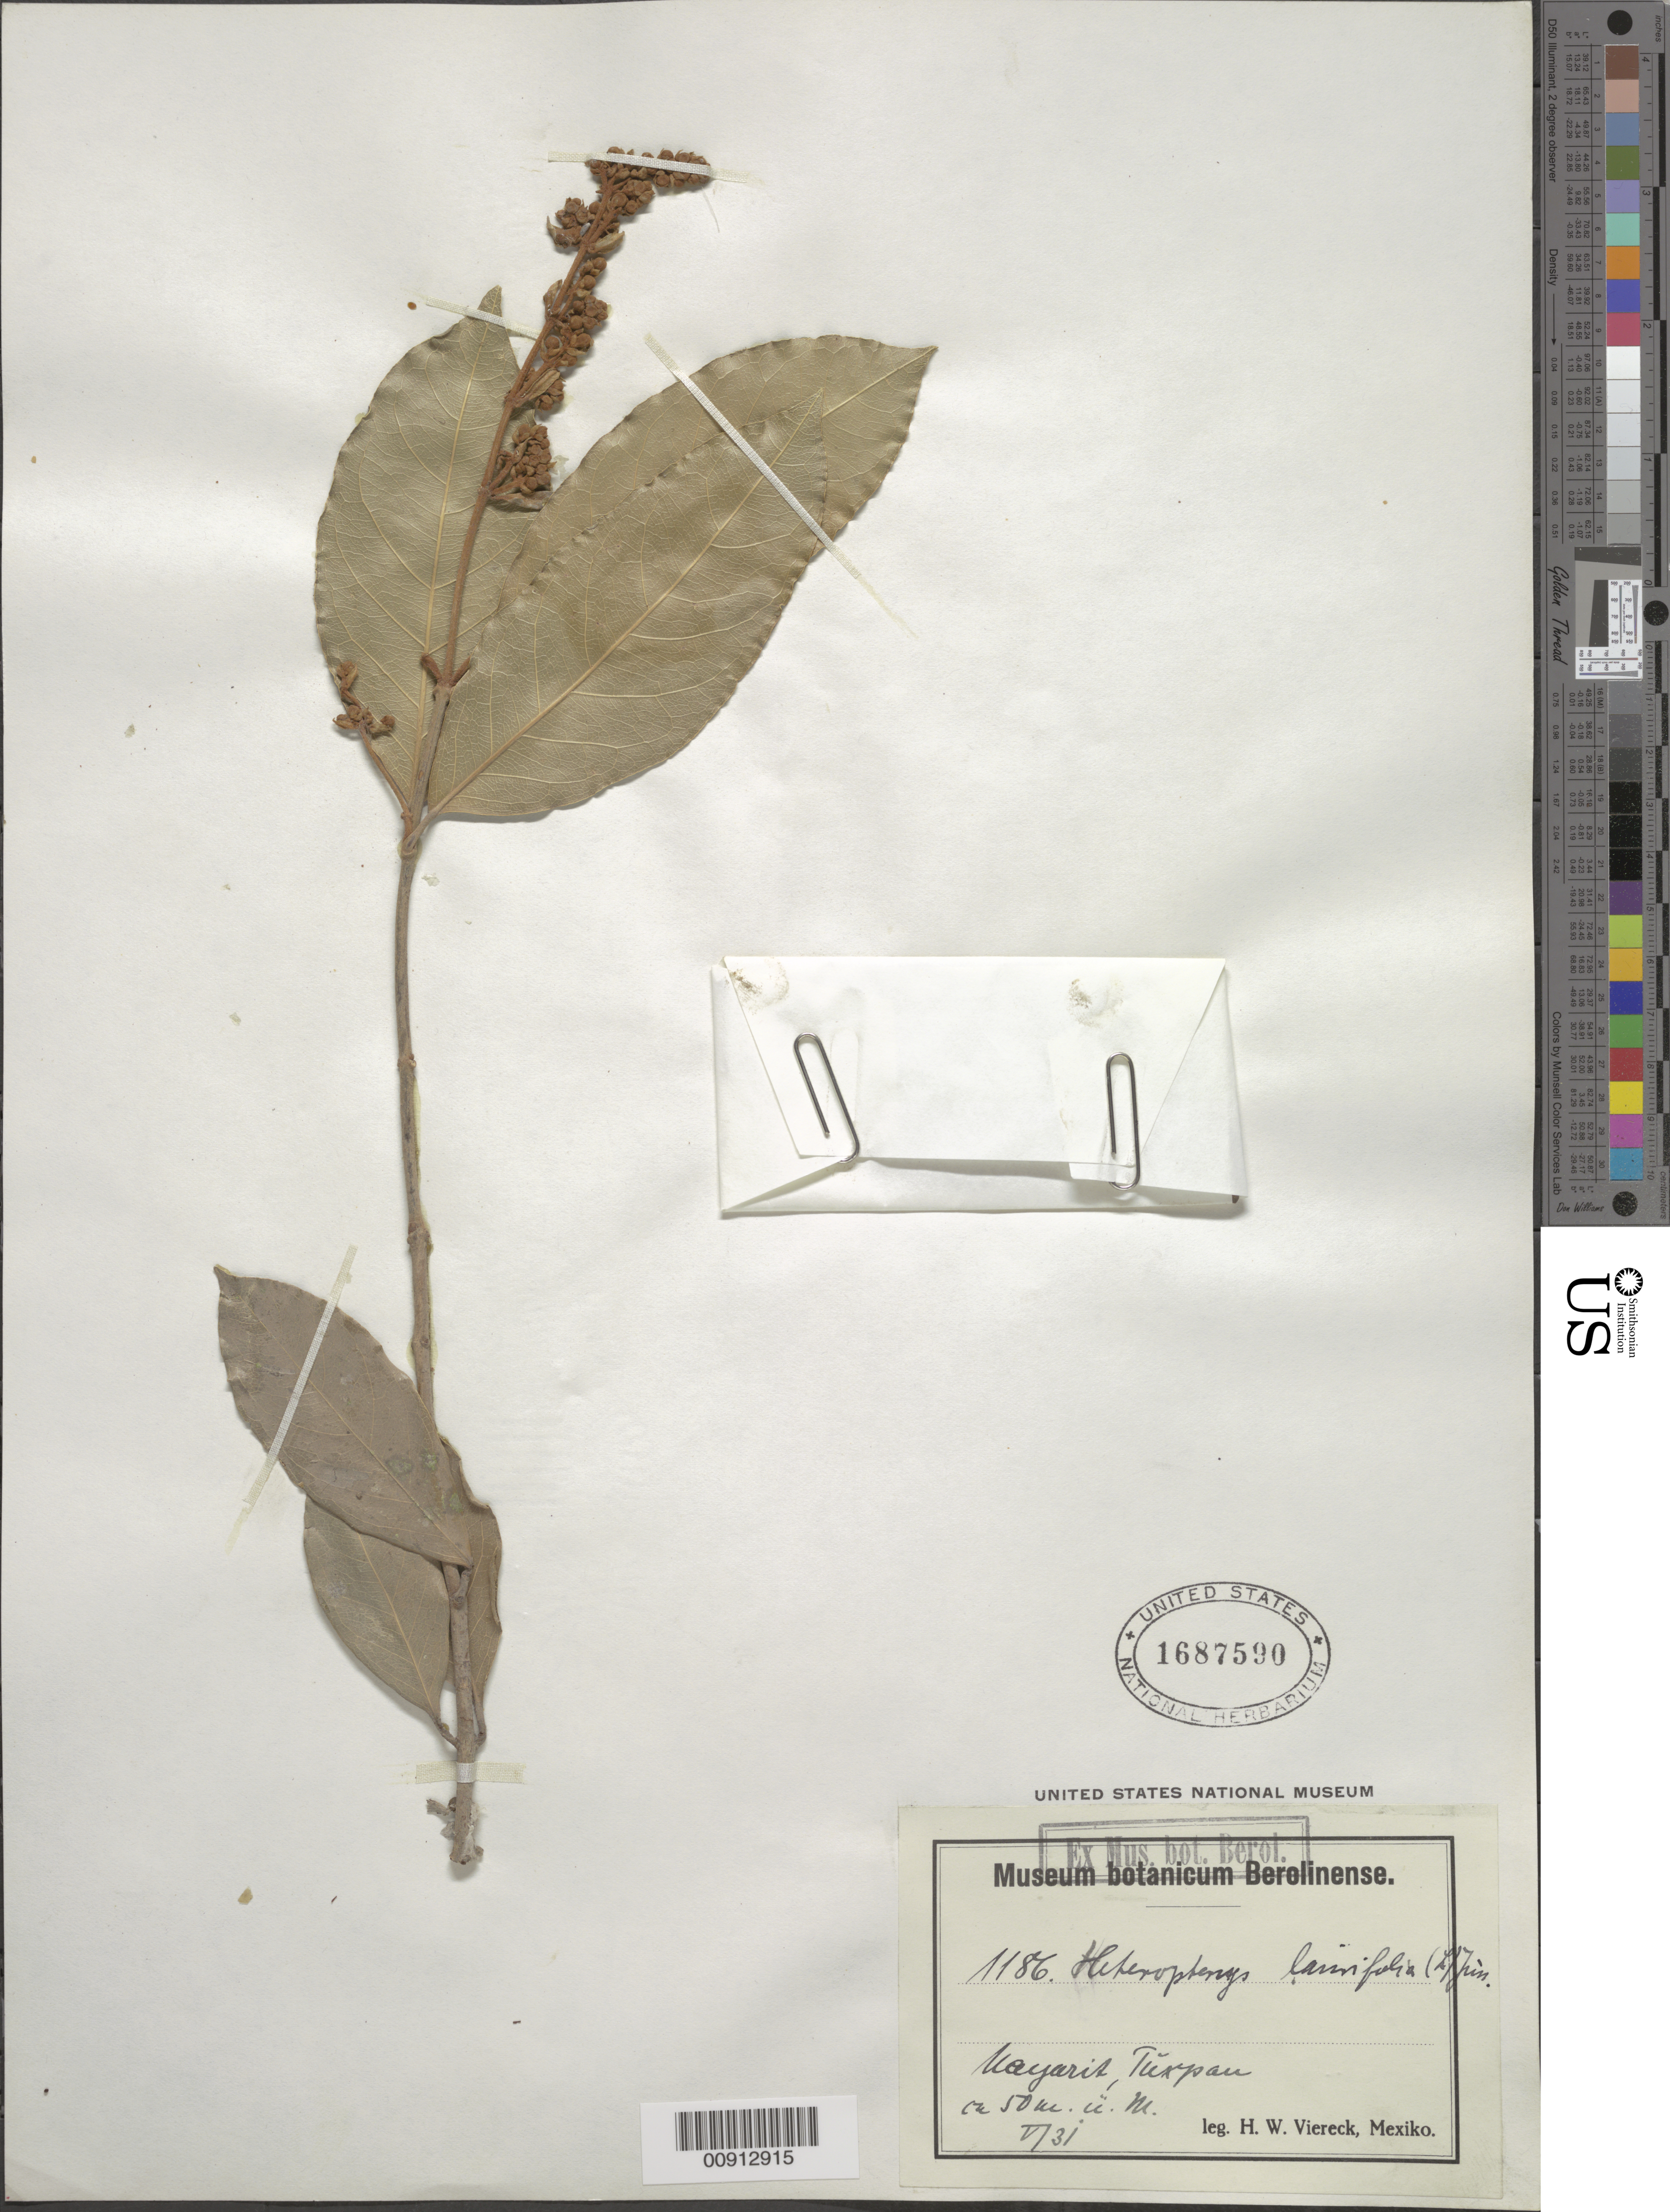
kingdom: Plantae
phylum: Tracheophyta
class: Magnoliopsida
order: Malpighiales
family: Malpighiaceae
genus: Heteropterys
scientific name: Heteropterys laurifolia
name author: (L.) A. Juss.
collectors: H. W. Viereck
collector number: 1186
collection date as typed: May 1931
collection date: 1931-05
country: Mexico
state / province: Nayarit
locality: Tuxpan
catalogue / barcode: US 1687590